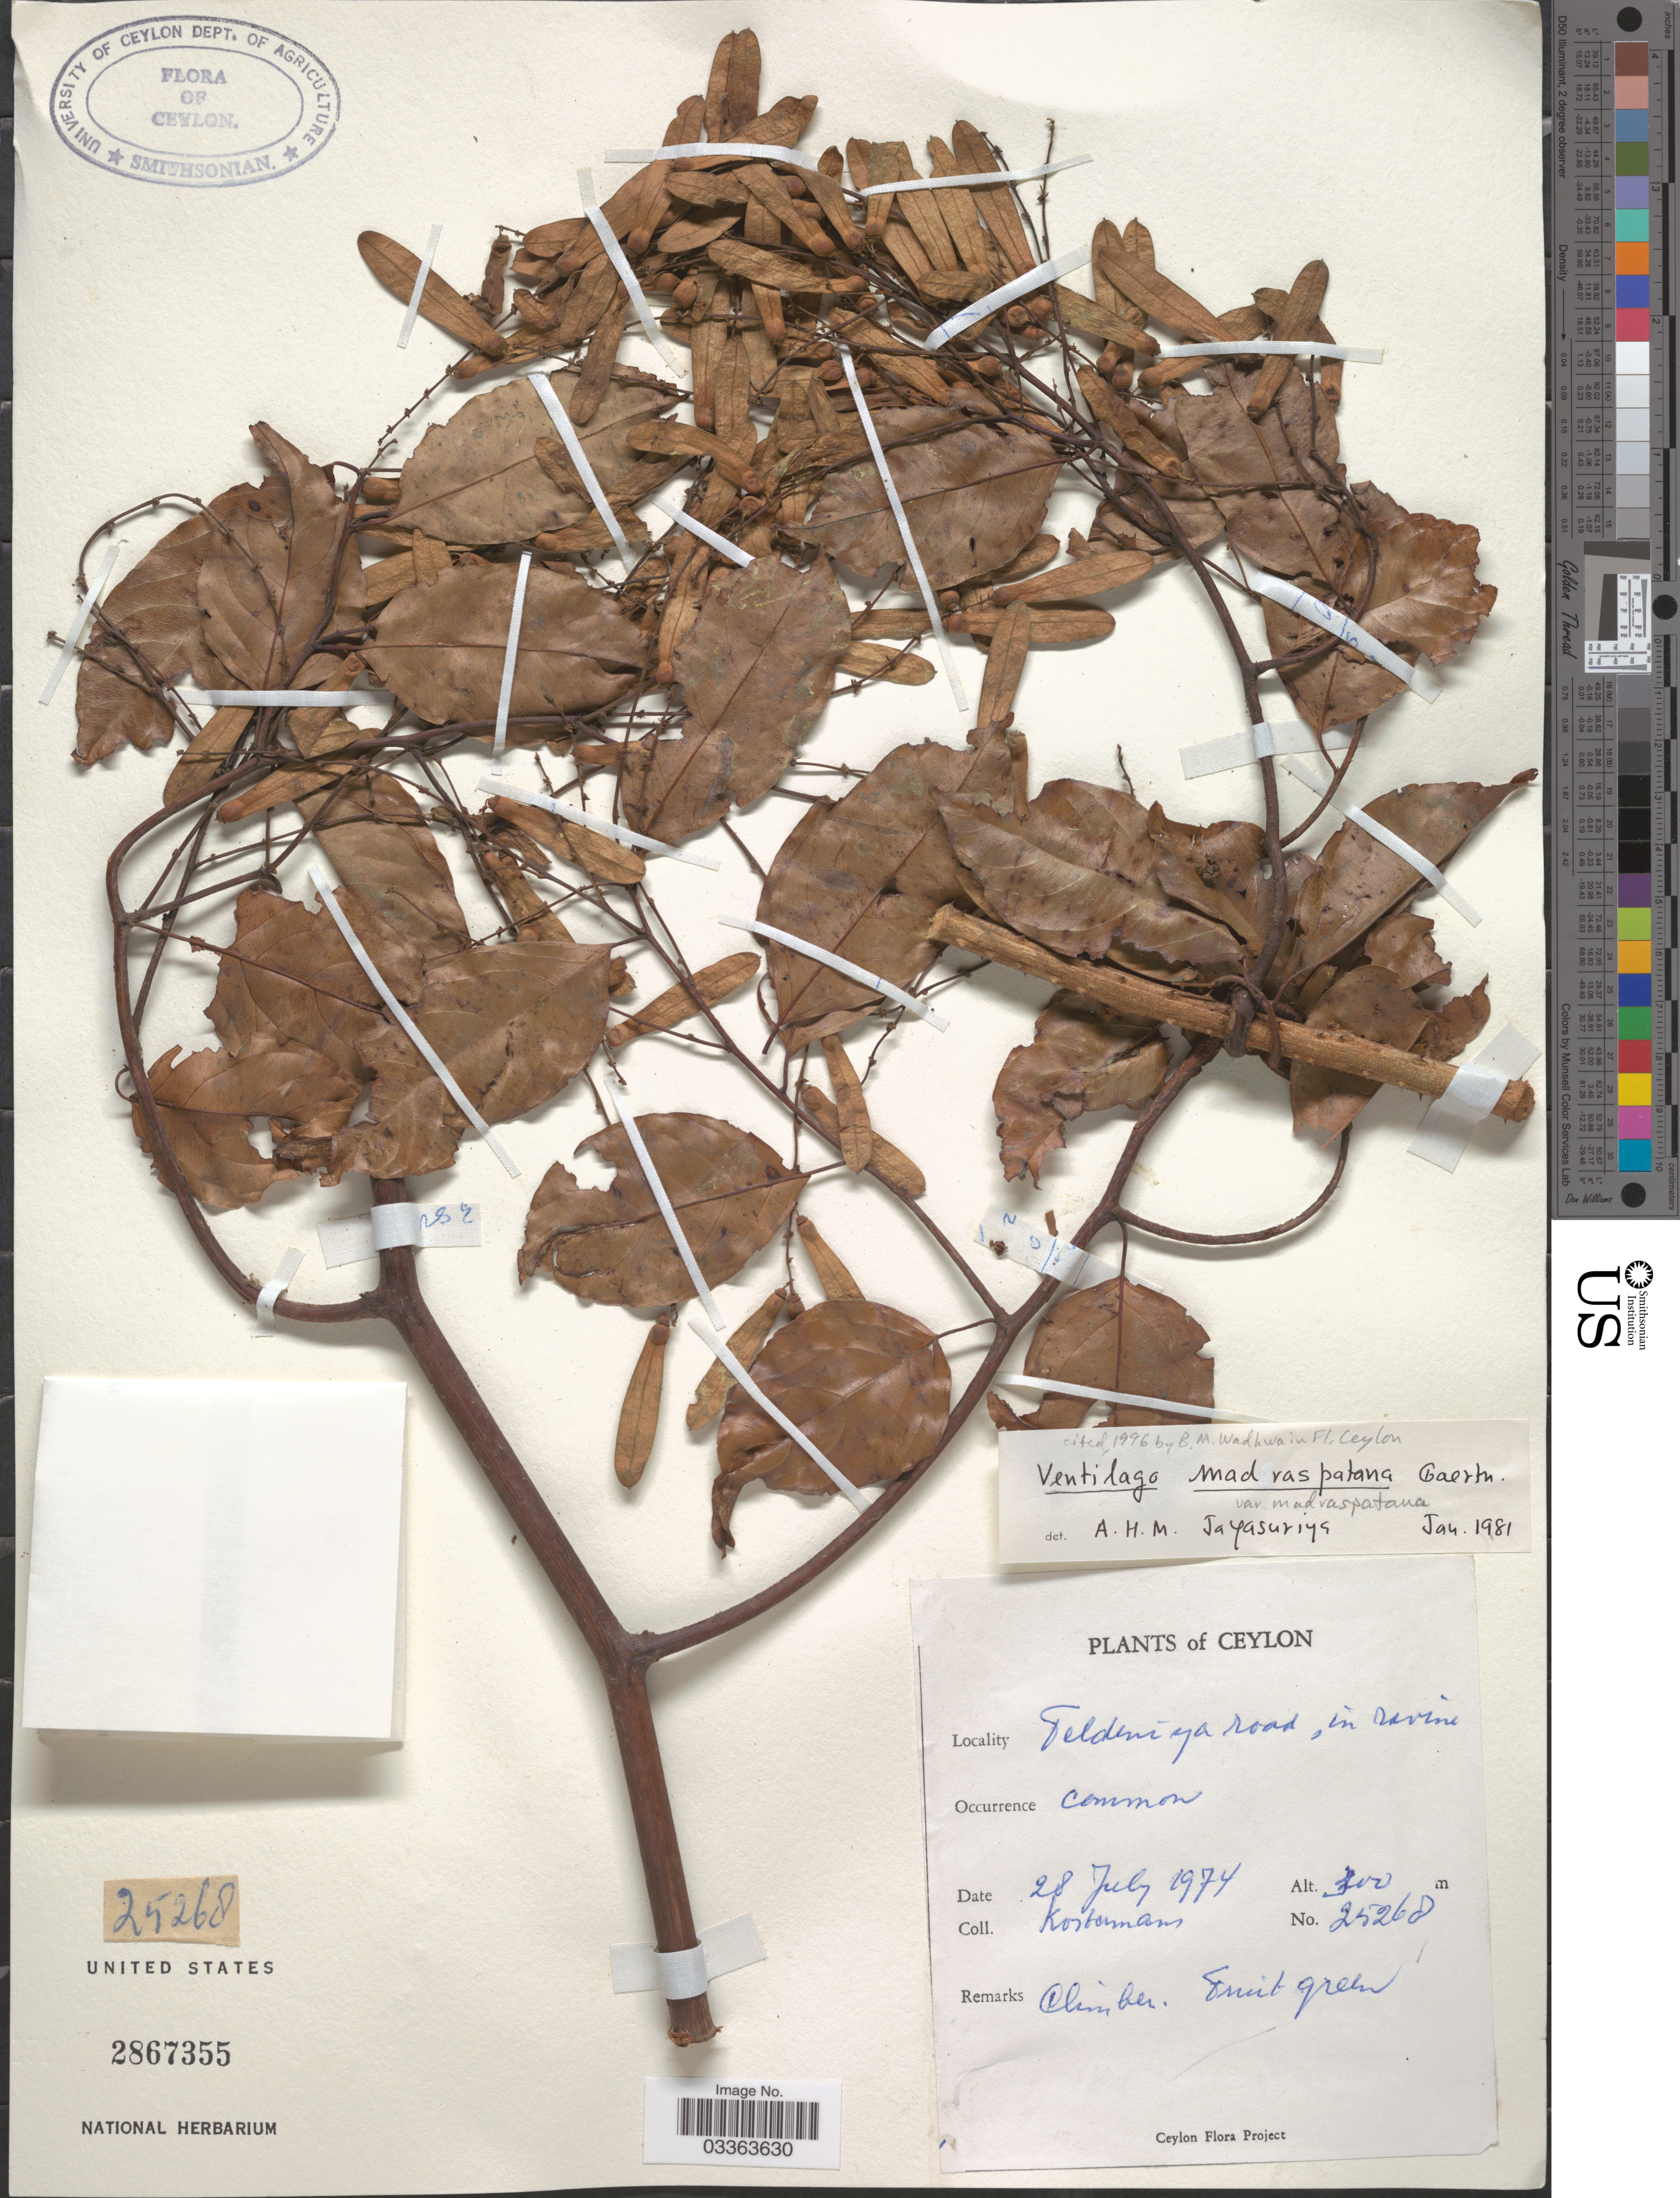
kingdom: Plantae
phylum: Tracheophyta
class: Magnoliopsida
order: Rosales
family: Rhamnaceae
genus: Ventilago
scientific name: Ventilago madraspatana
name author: Gaertn.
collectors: Kostermans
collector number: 25268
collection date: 1974-07-28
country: Sri Lanka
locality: Ceylon. Teldeniya road, in ravine.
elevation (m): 300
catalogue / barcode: US 2867355